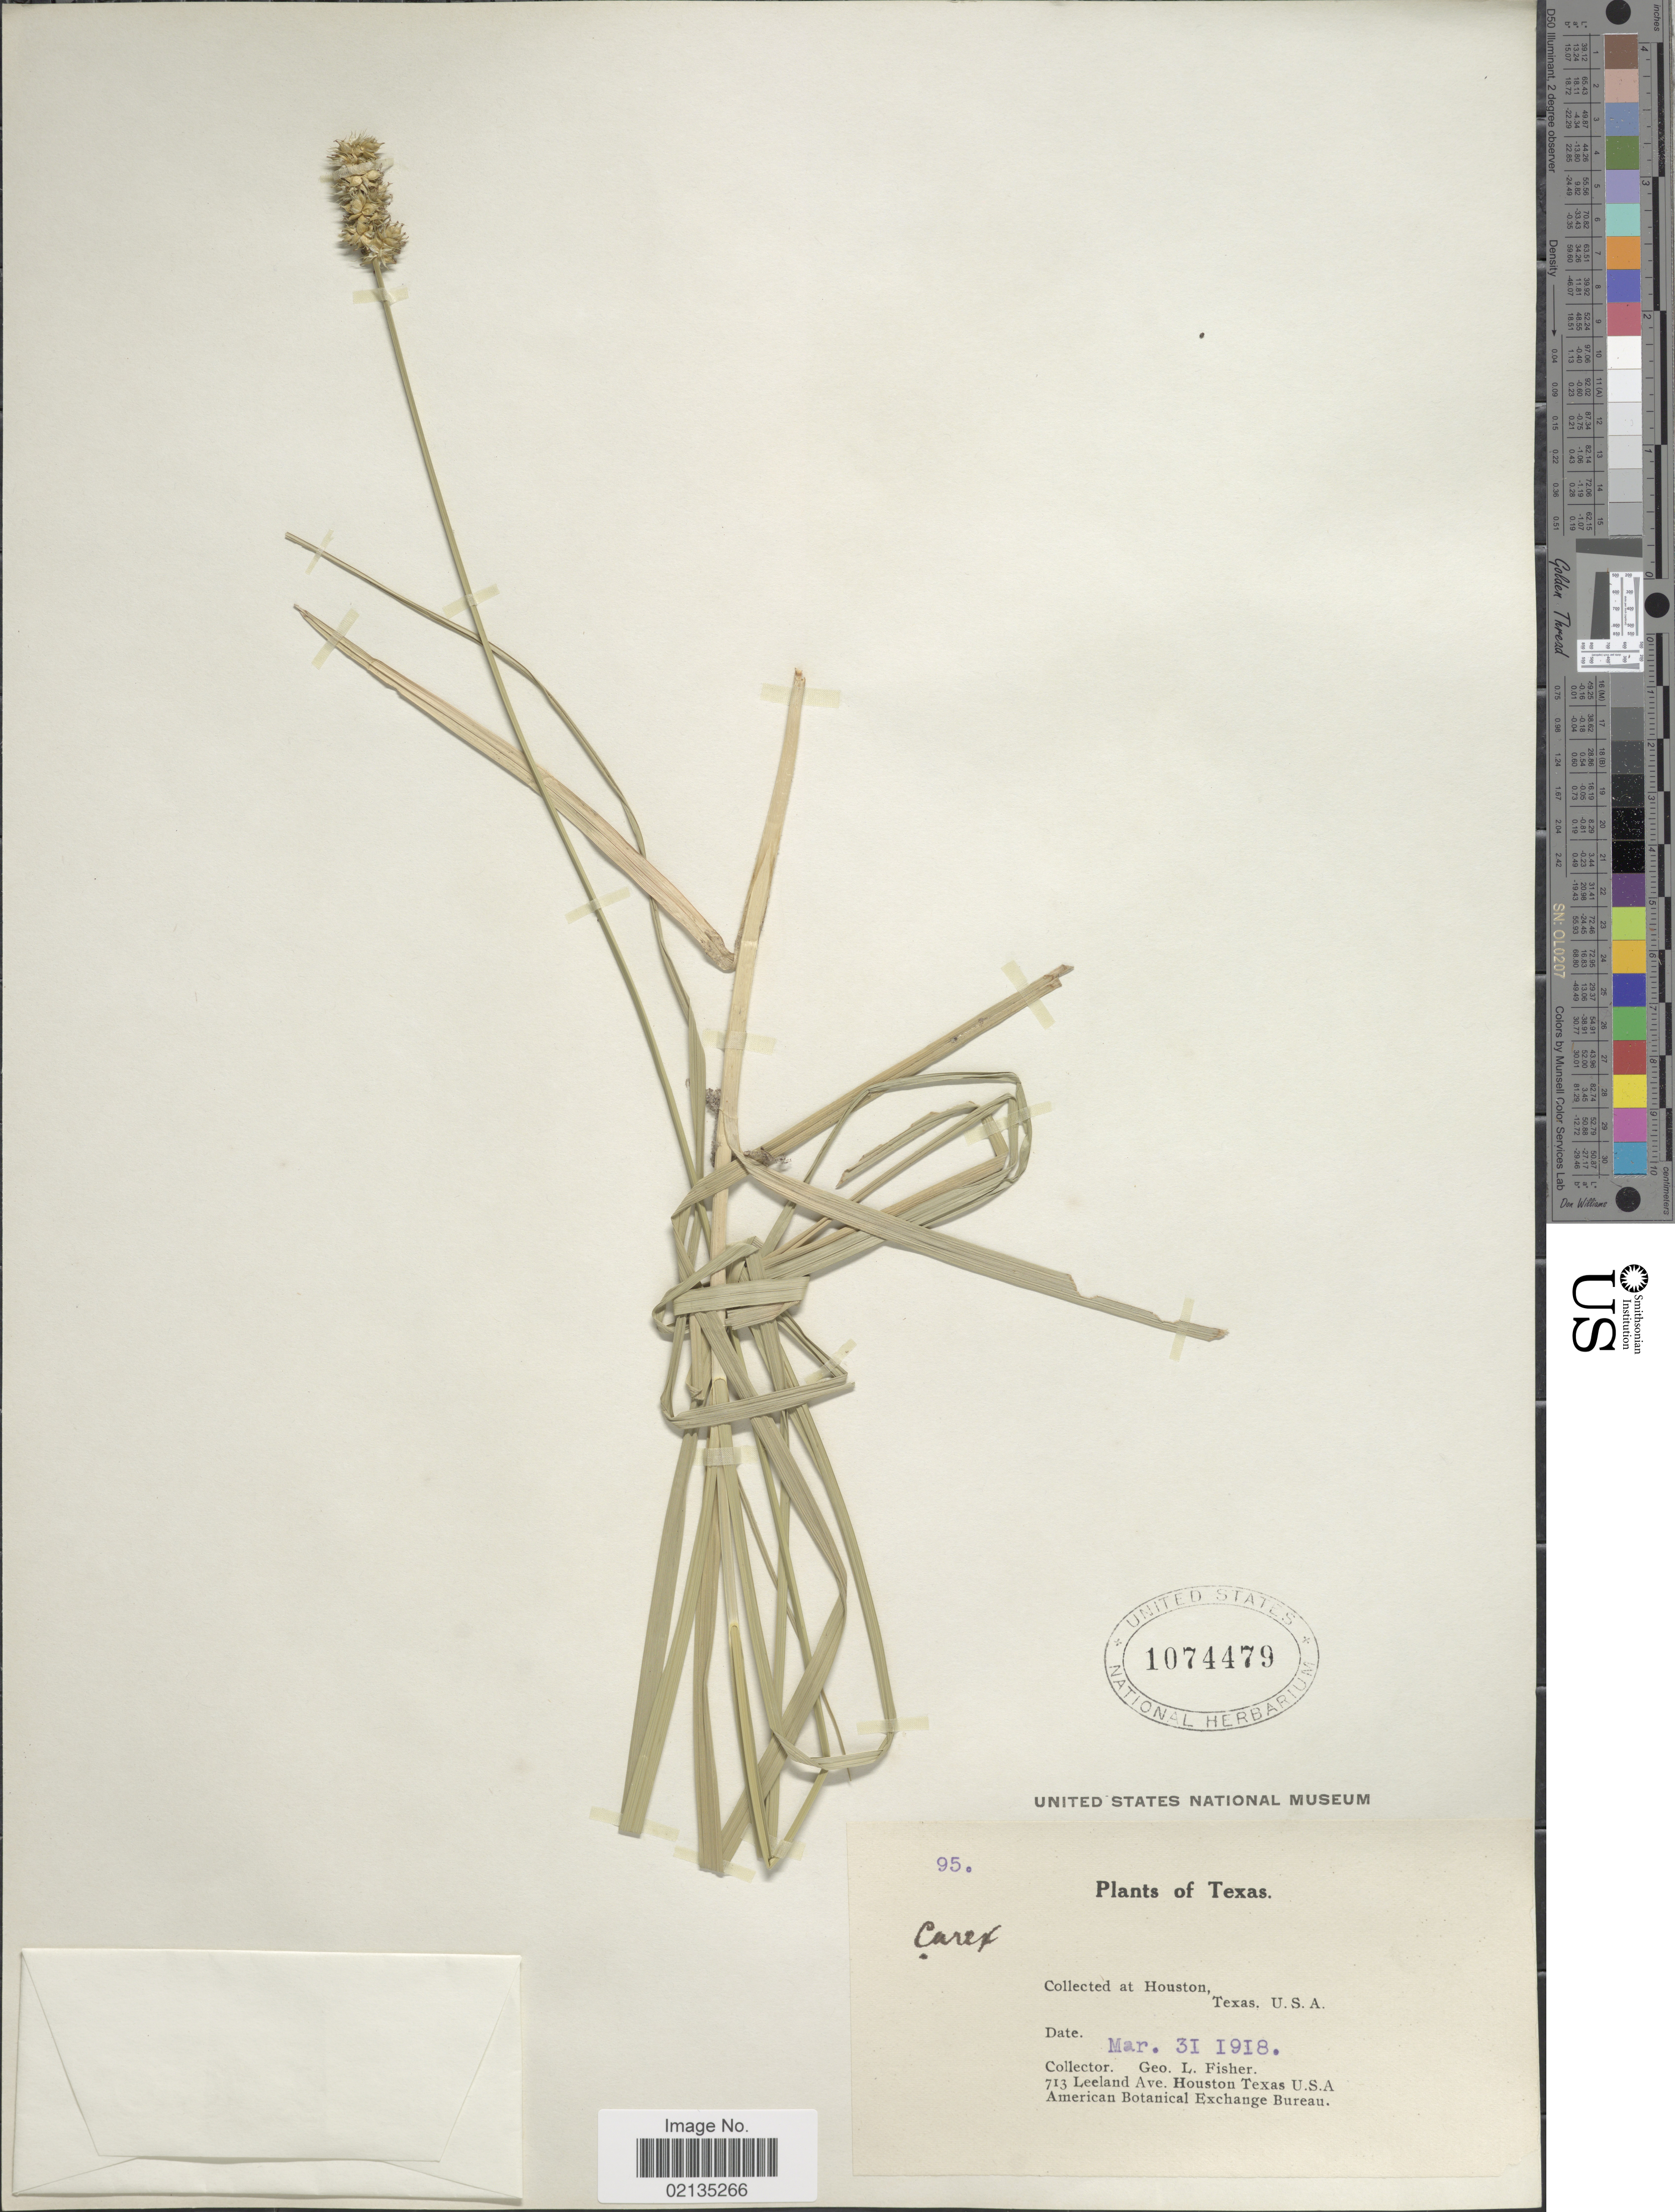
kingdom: Plantae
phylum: Tracheophyta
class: Liliopsida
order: Poales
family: Cyperaceae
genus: Carex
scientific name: Carex stipata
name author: Muhl. ex Willd.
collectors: G. L. Fisher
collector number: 95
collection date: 1918-03-31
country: United States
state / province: Texas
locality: Texas, Houston, Texas, U.S.A.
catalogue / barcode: US 1074479